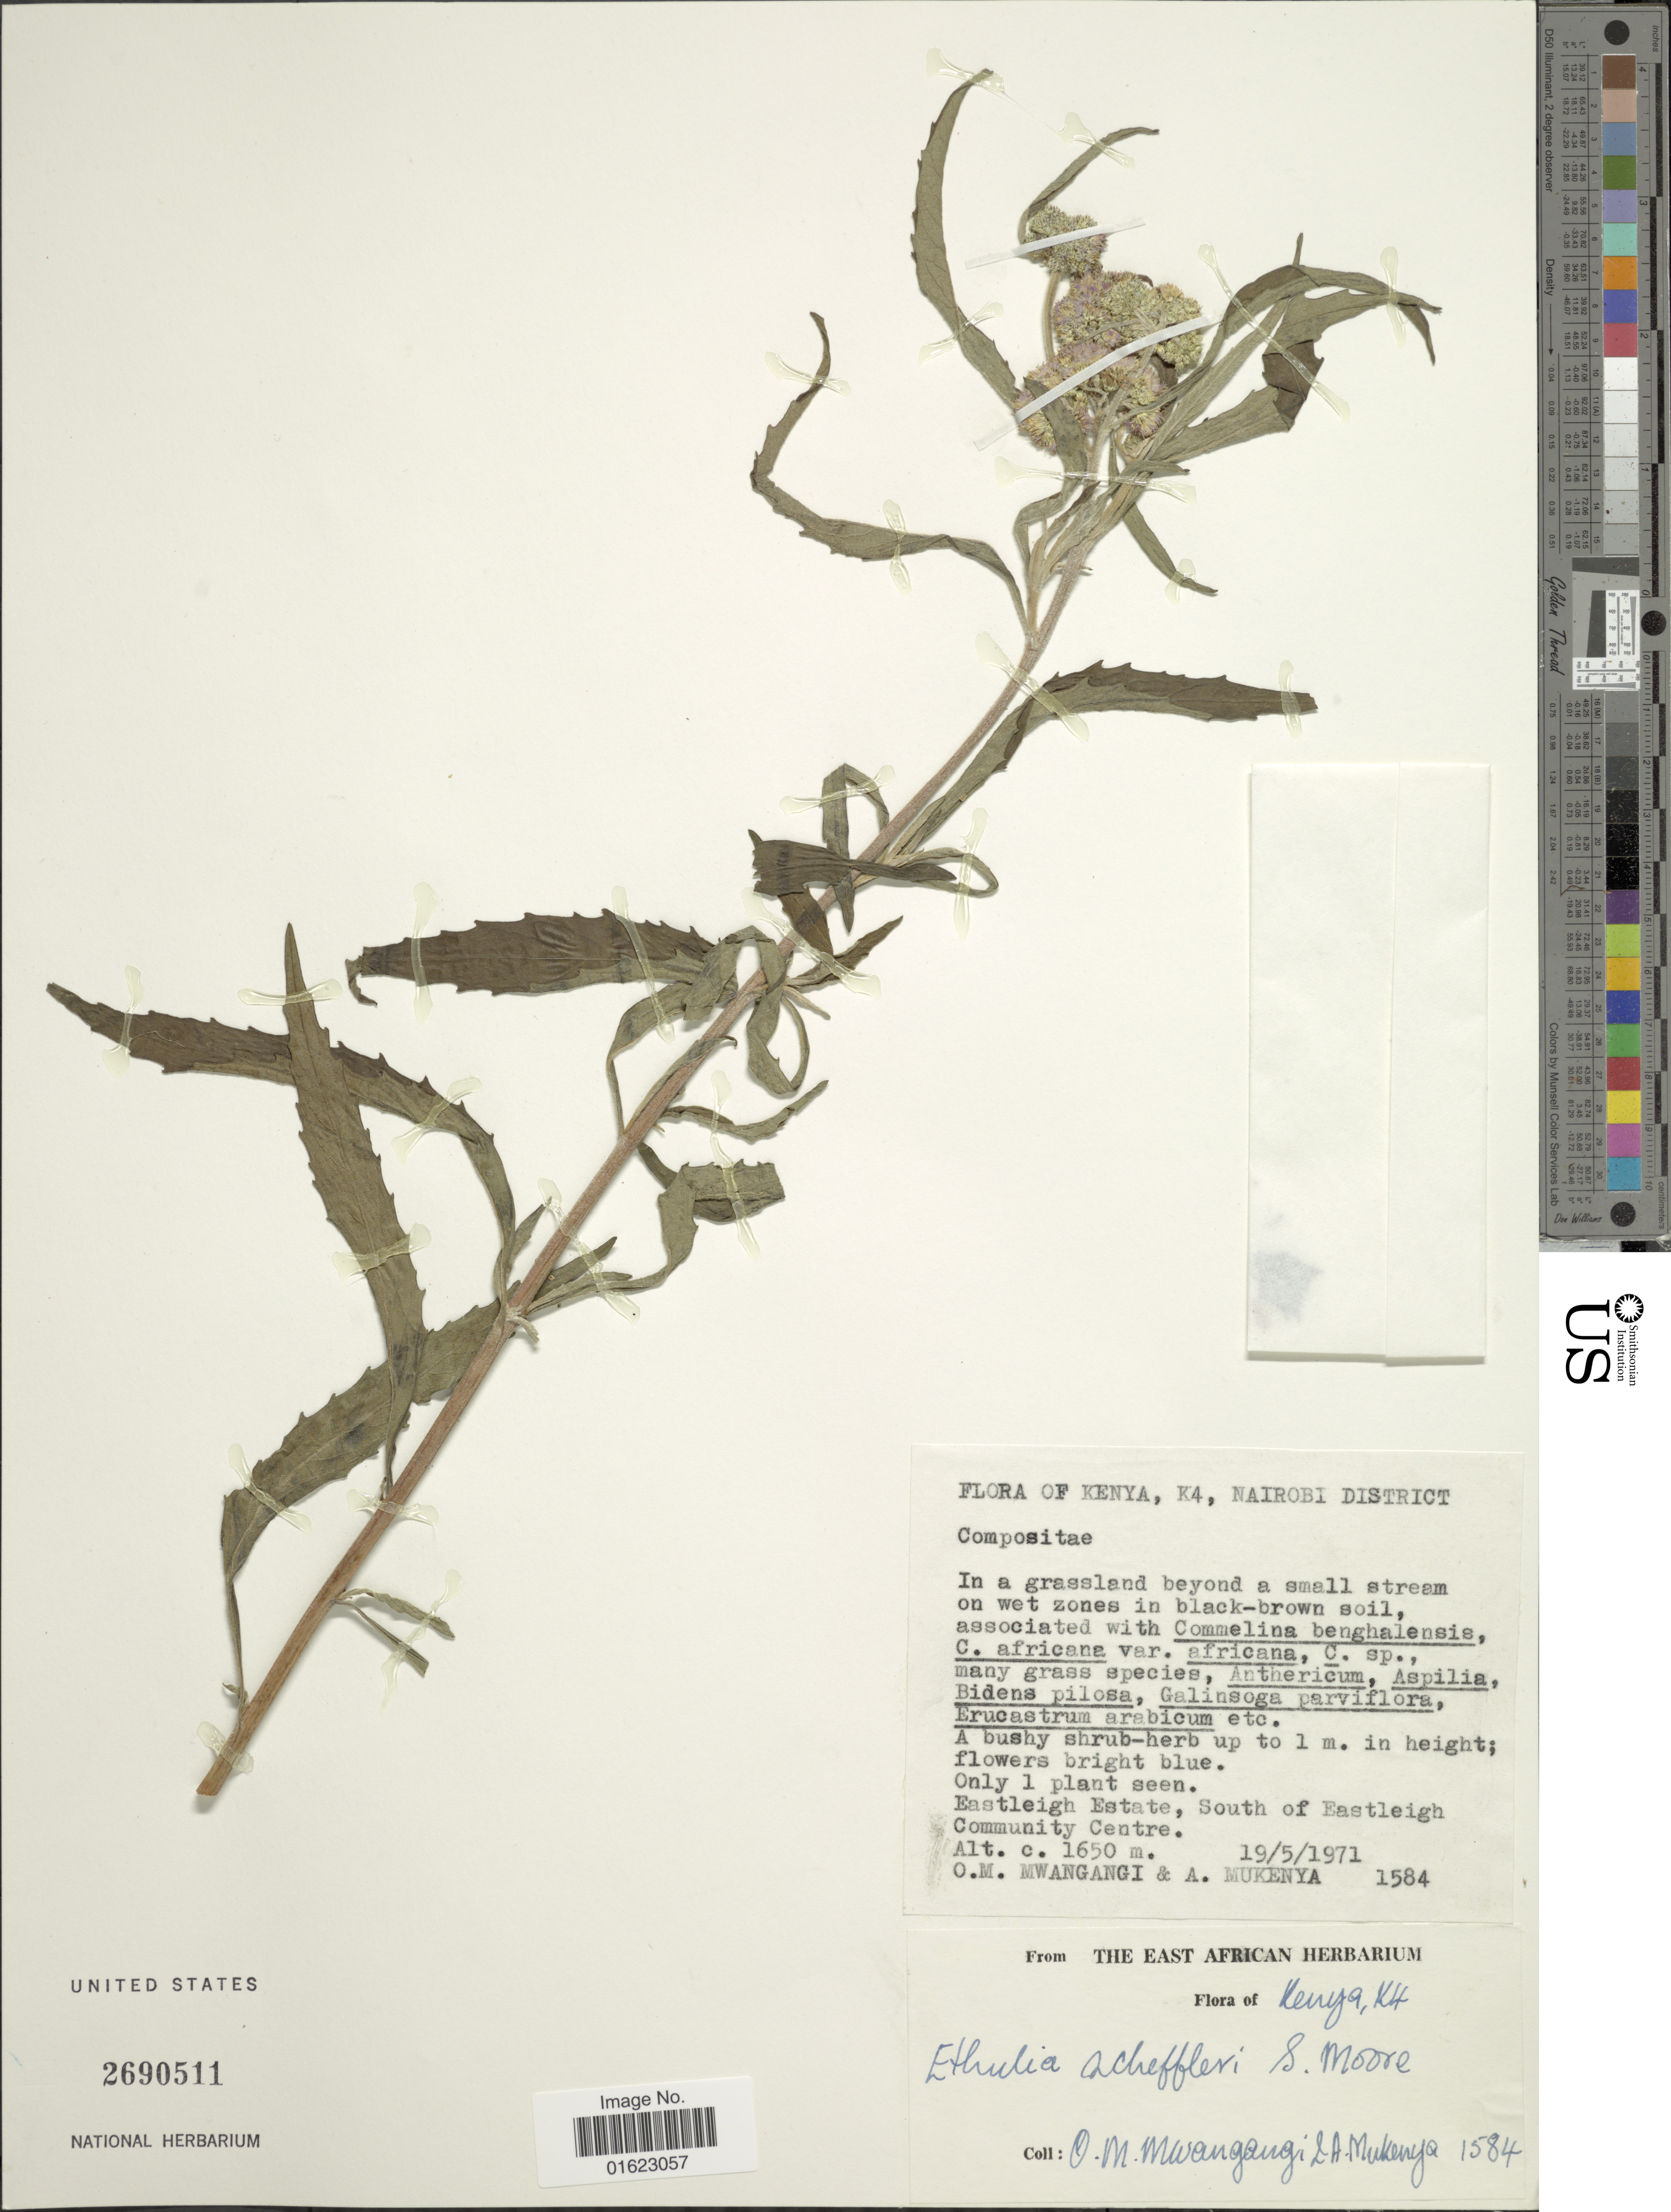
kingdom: Plantae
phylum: Tracheophyta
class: Magnoliopsida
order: Asterales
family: Asteraceae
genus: Ethulia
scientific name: Ethulia scheffleri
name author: S. Moore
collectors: O. M. Mwangangi & A. Mukenya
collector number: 1584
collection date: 1971-05-19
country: Kenya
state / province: Nairobi Area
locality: Kenya, K4, Nairobi District. Eastleigh Estate, South of Eastleigh.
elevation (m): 1650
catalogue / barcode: US 2690511